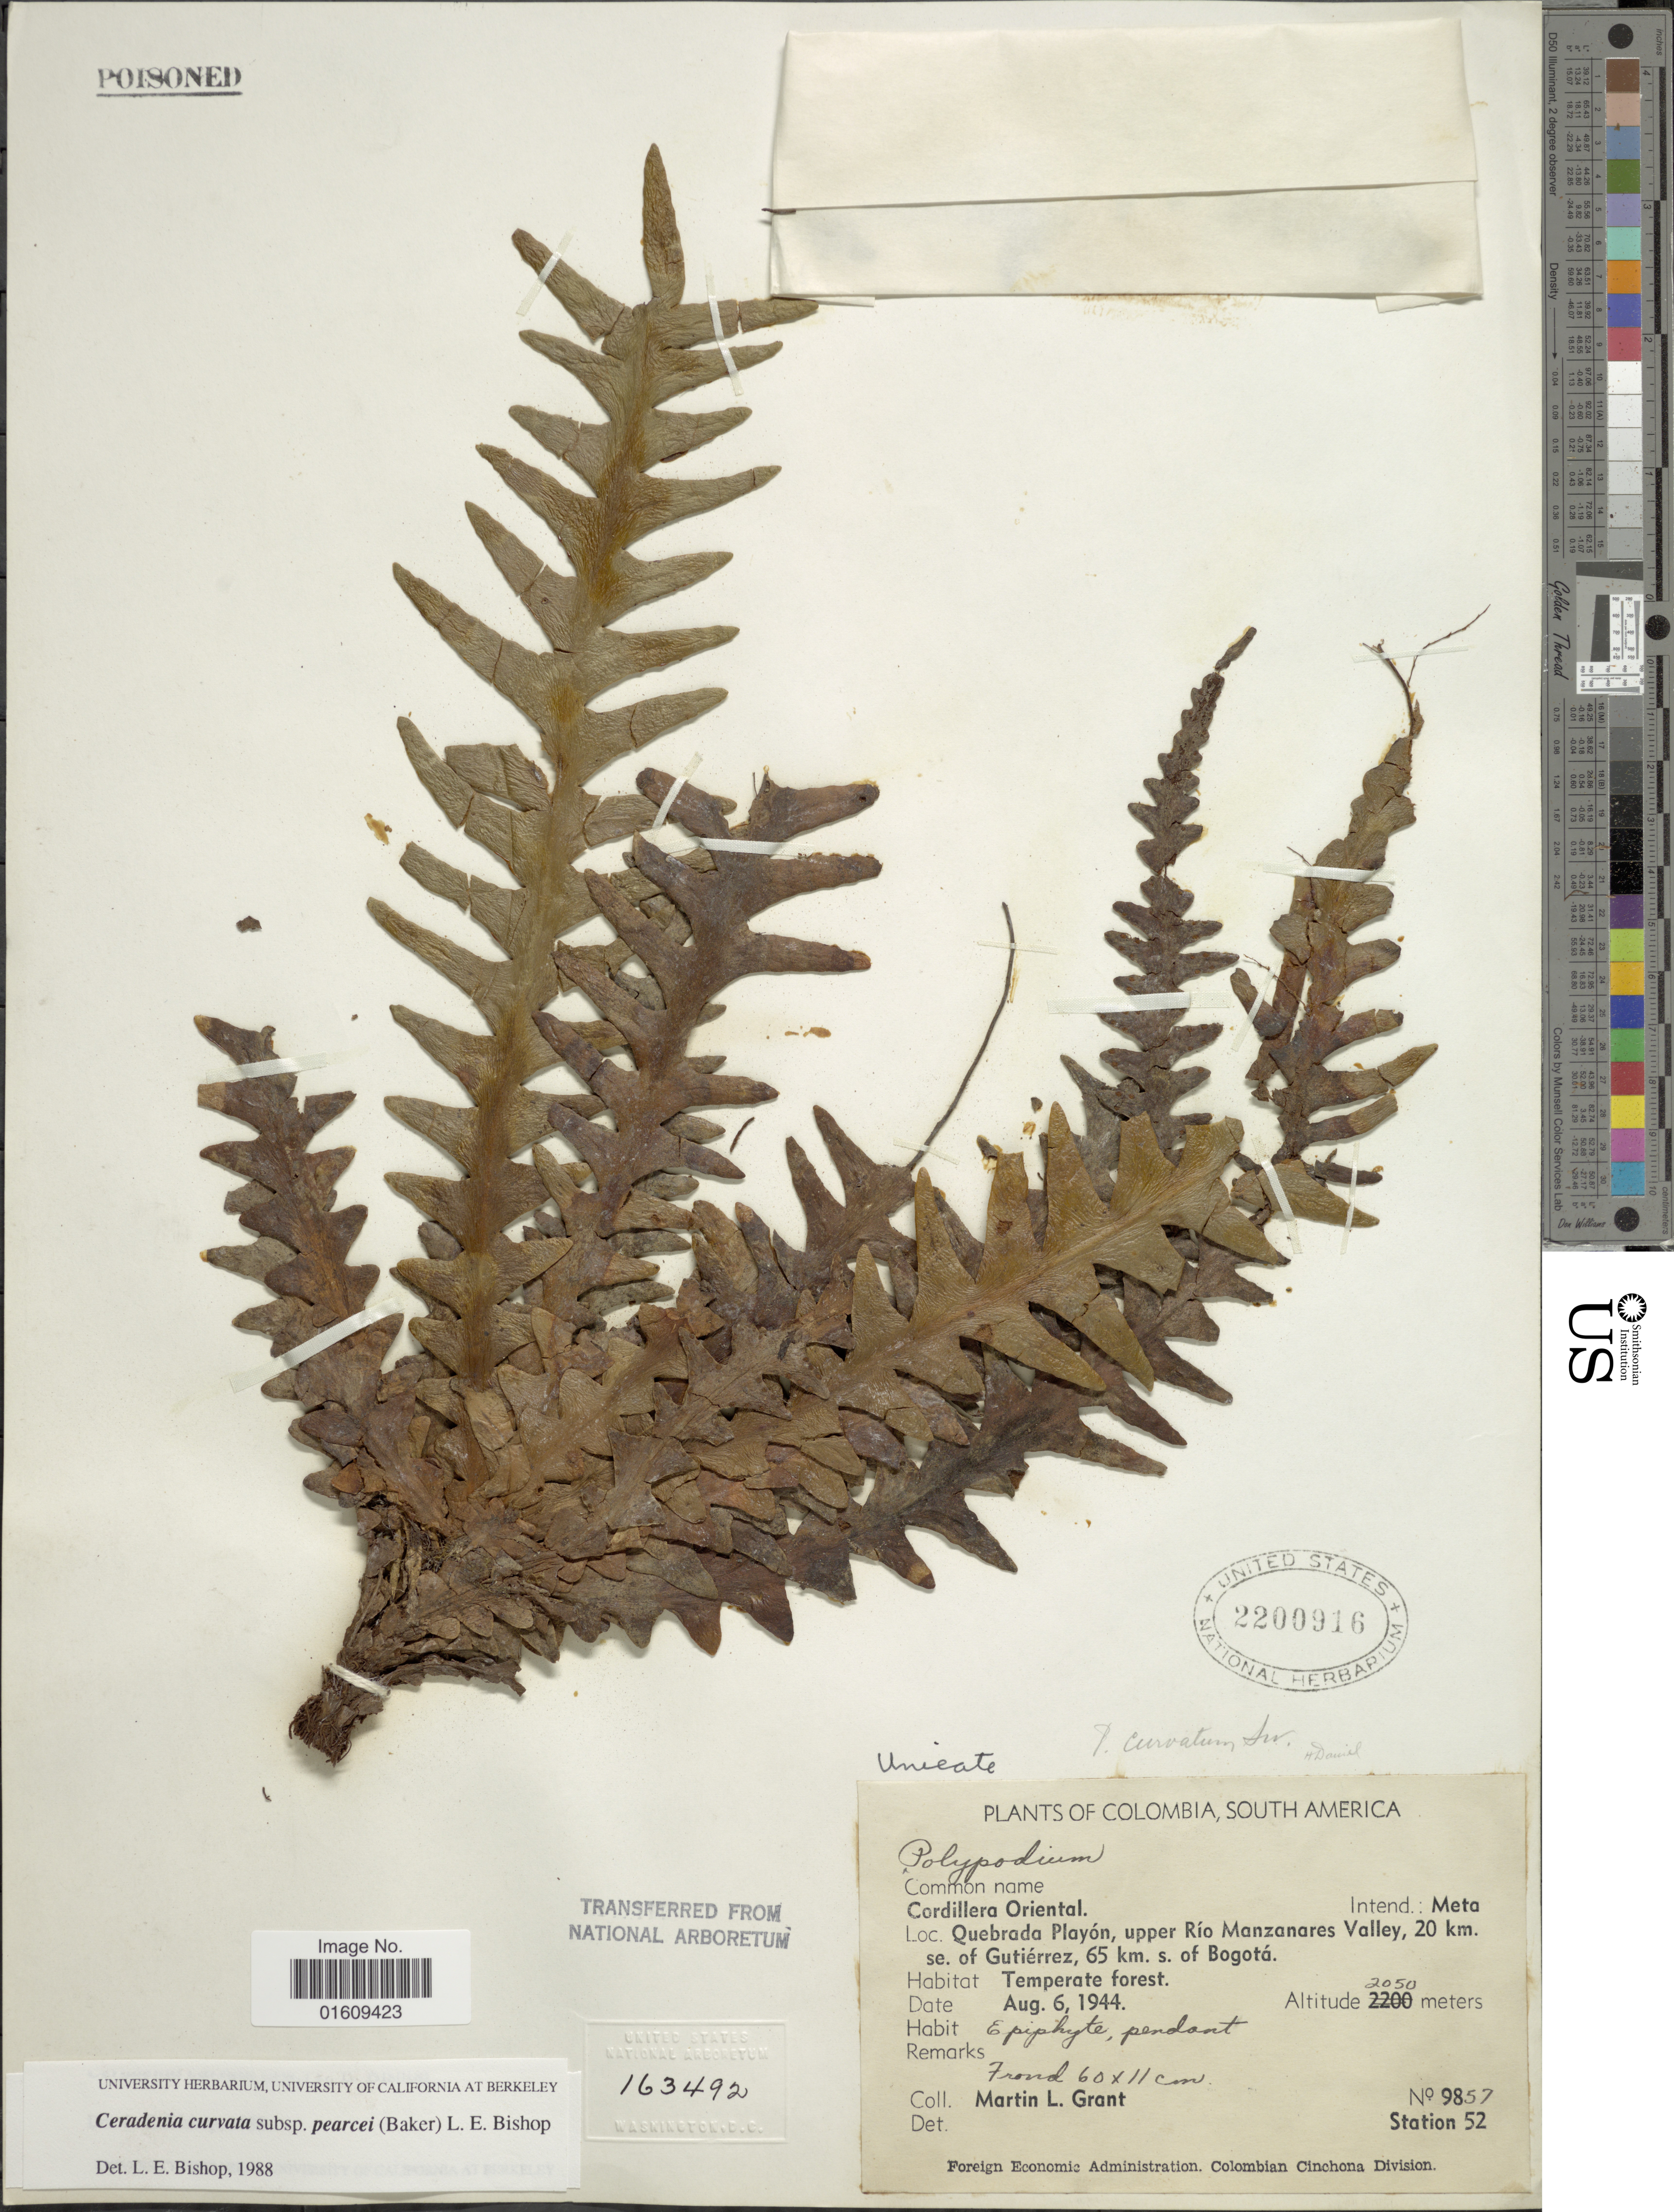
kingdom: Plantae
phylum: Tracheophyta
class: Polypodiopsida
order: Polypodiales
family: Polypodiaceae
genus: Ceradenia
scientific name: Ceradenia curvata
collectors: M. L. Grant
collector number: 9857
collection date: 1944-08-06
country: Colombia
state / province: Meta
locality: Colombia, South America, Cordillera Oriental, Intend.: Meta, Quebrada Playón, upper Río Manazanares Valley, 20 km. se. of Gutiérrez, 65 km. S. of Bogotá.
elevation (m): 2050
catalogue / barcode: US 2200916